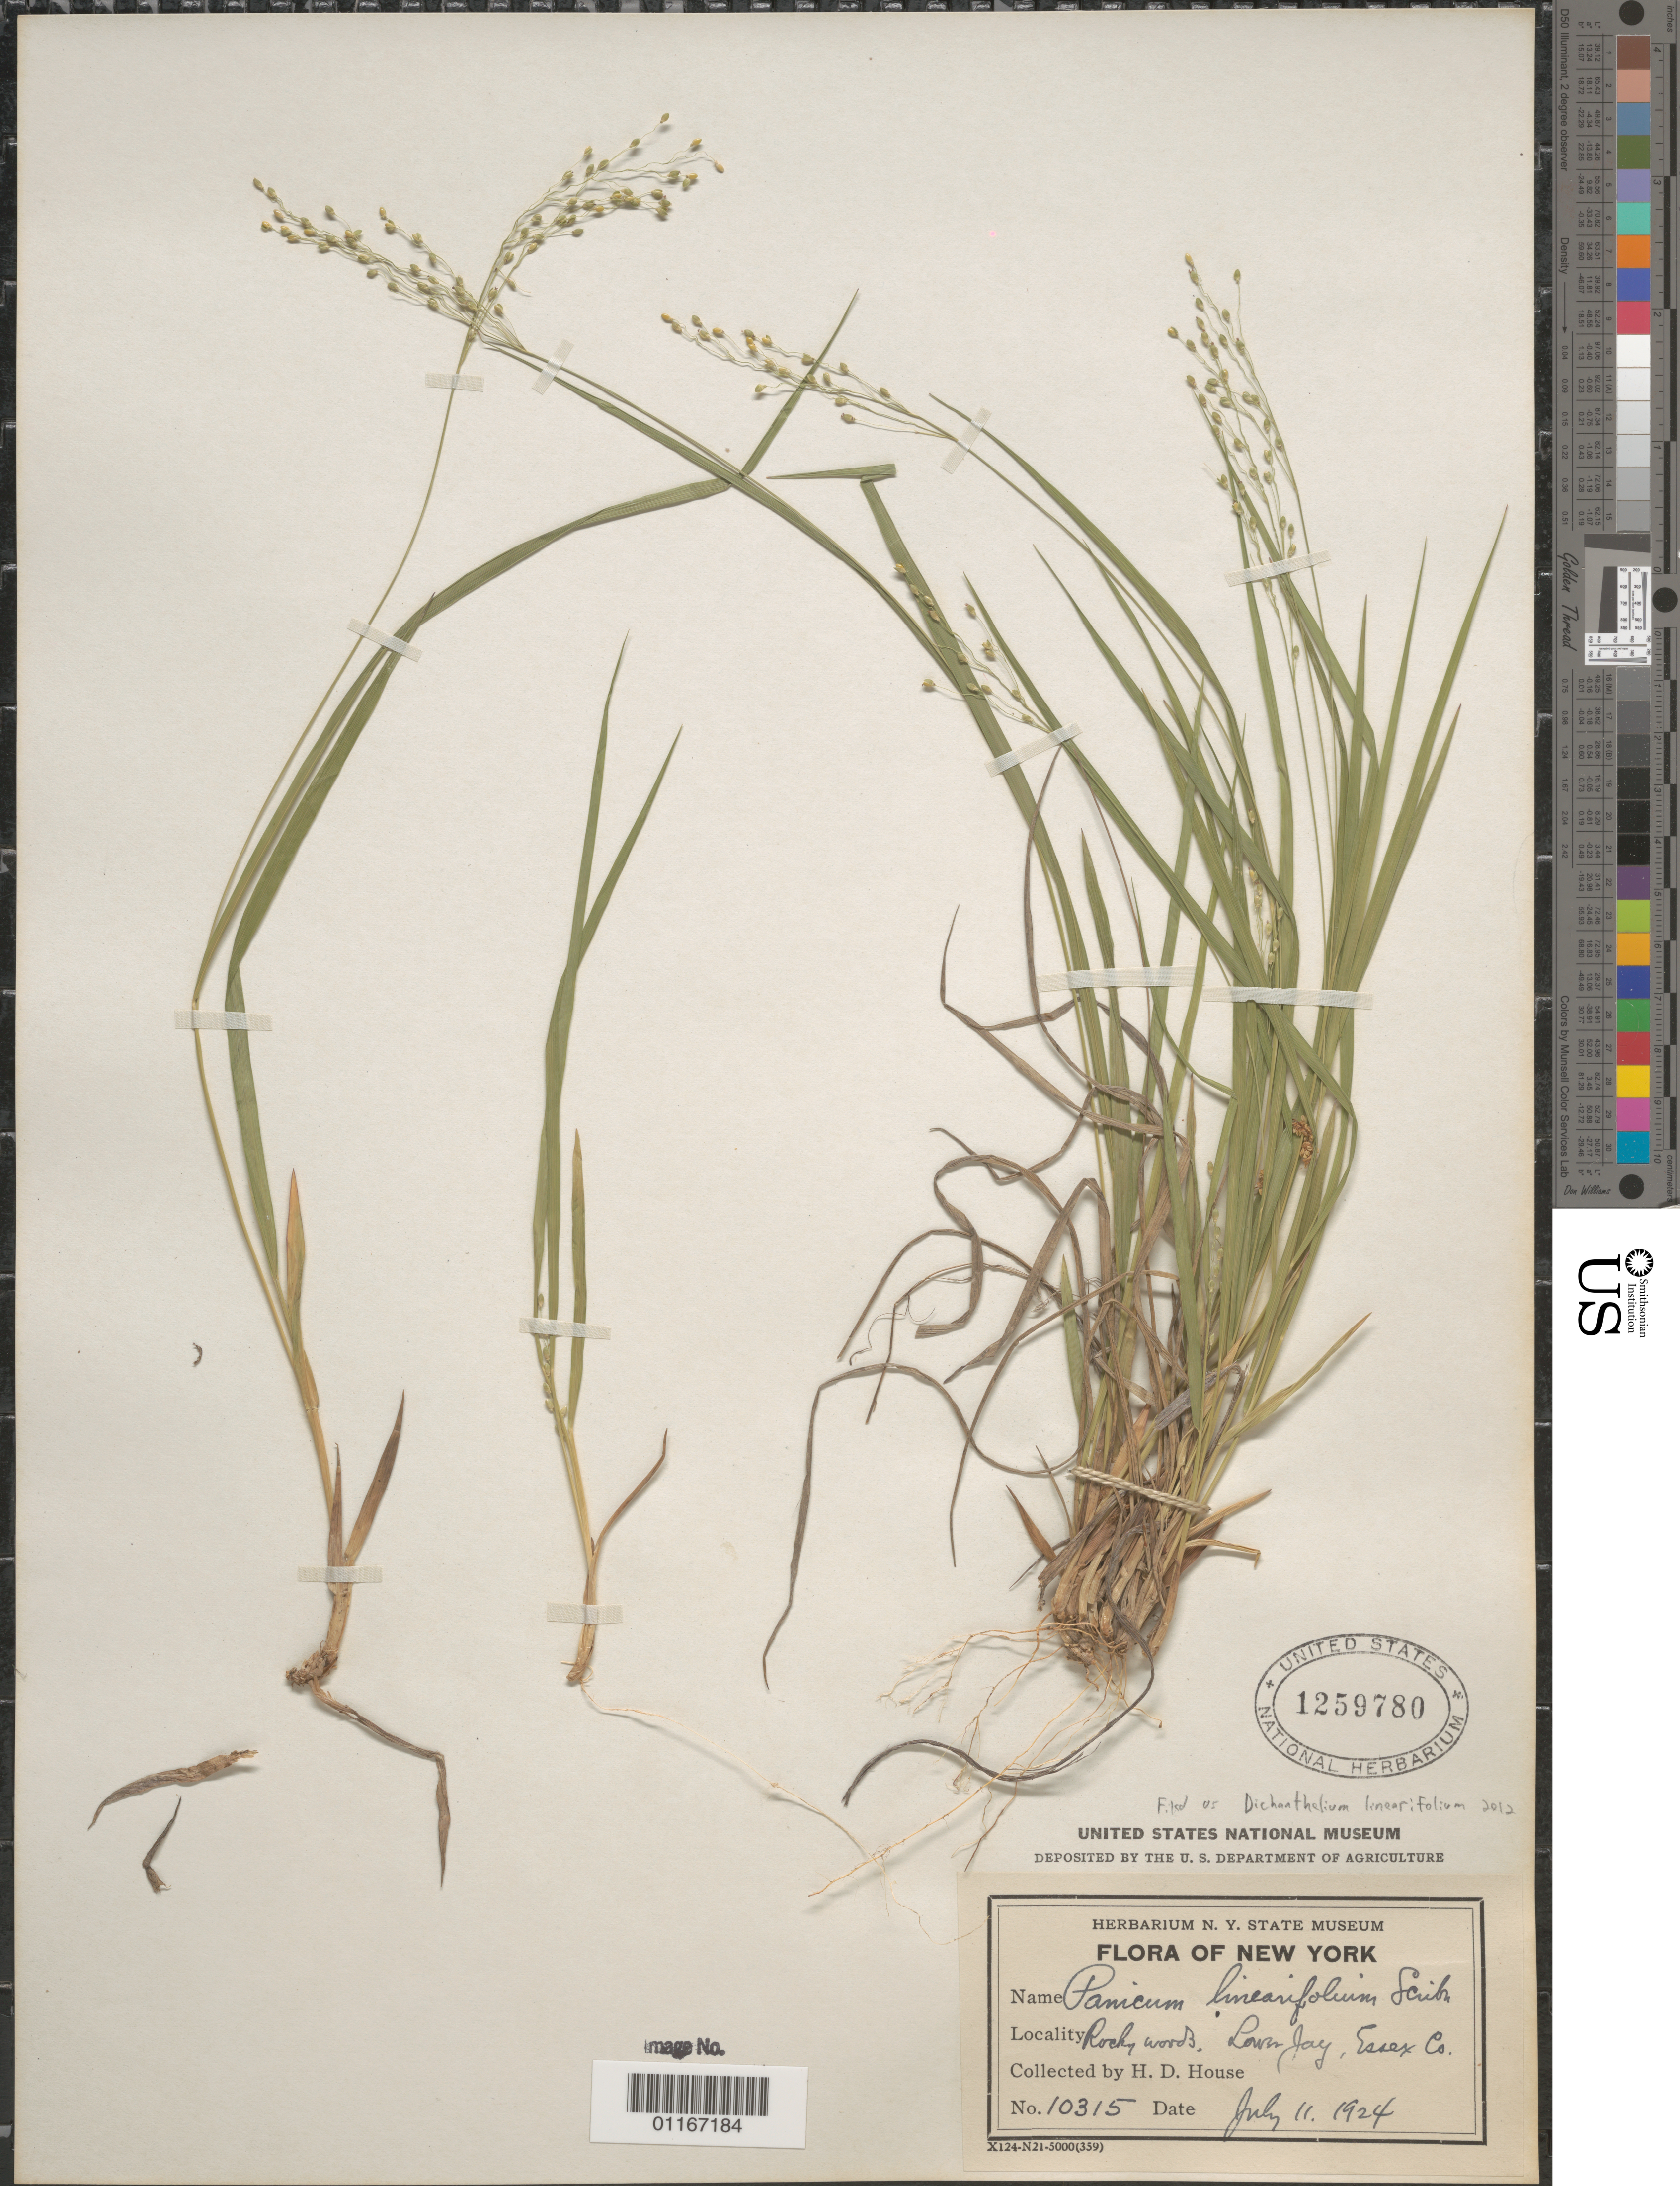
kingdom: Plantae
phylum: Tracheophyta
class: Liliopsida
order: Poales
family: Poaceae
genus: Dichanthelium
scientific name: Dichanthelium linearifolium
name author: (Scribn.) Gould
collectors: H. D. House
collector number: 10315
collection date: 1924-07-11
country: United States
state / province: New York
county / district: Essex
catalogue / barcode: US 1259780